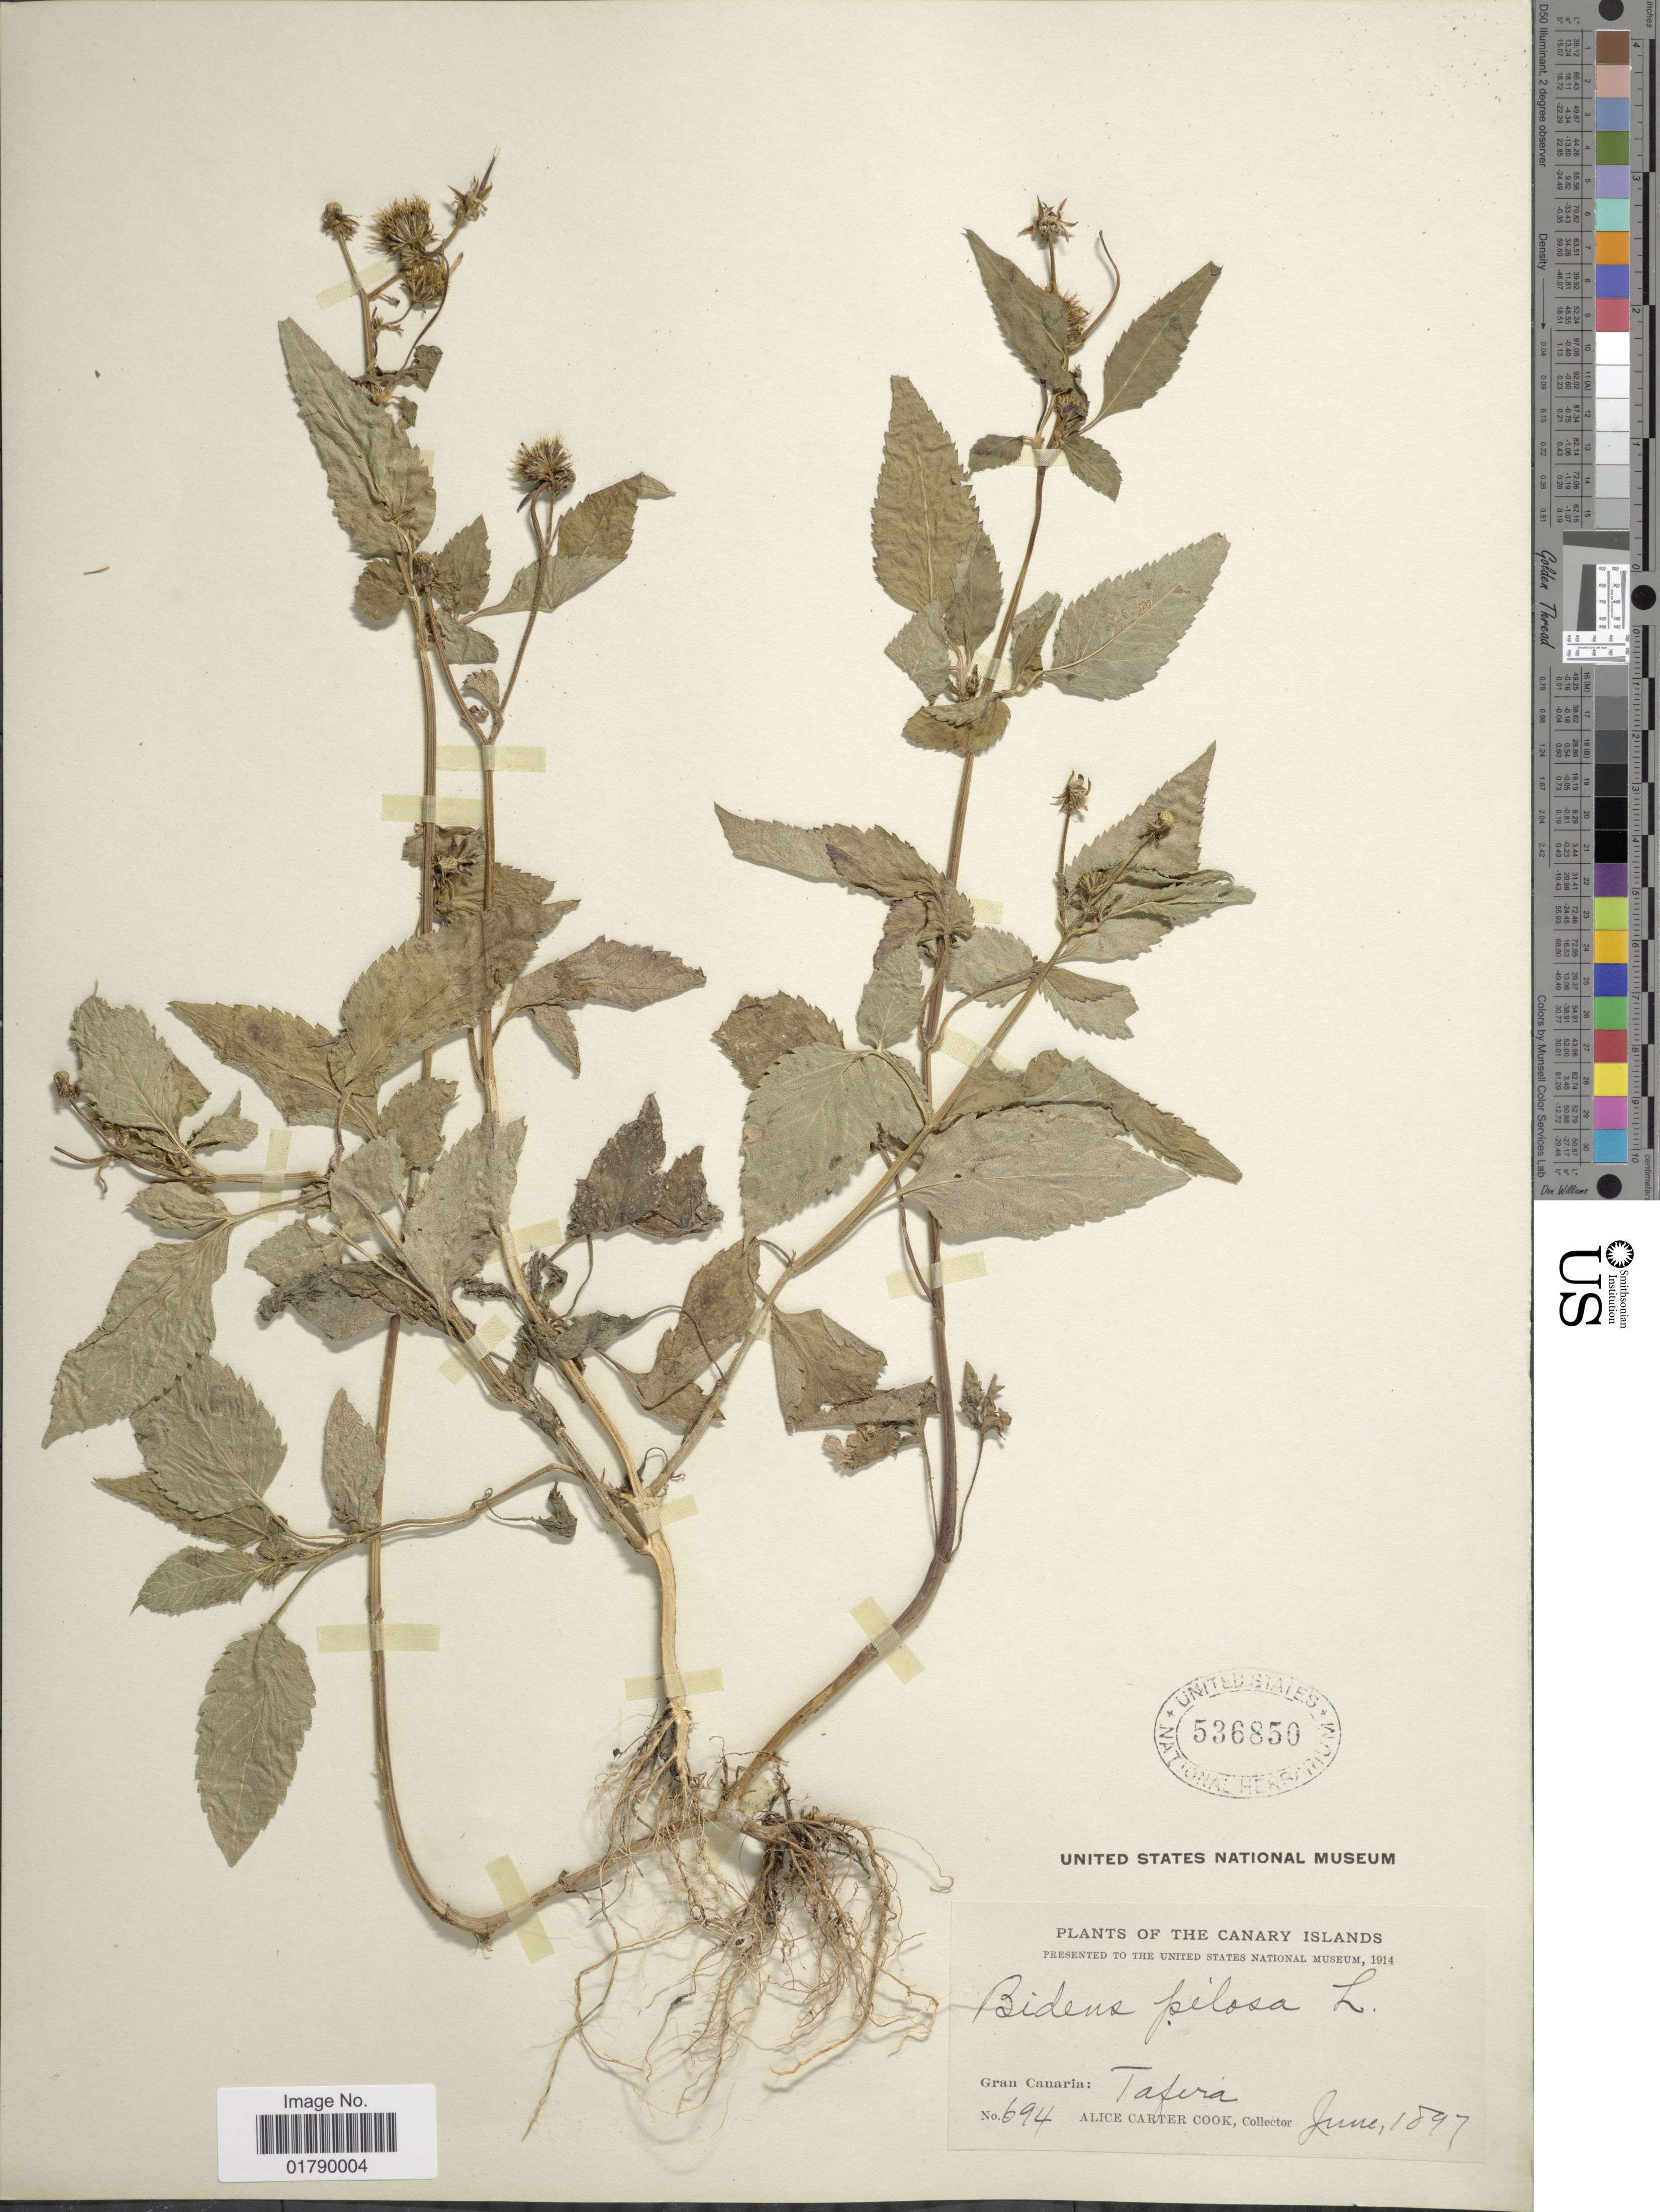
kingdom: Plantae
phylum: Tracheophyta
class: Magnoliopsida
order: Asterales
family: Asteraceae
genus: Bidens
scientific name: Bidens pilosa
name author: L.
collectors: Alice C. Cook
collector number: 694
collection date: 1897-06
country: Spain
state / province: Canarias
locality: Canary Islands, Gran Canaria: Tafira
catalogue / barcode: US 536850